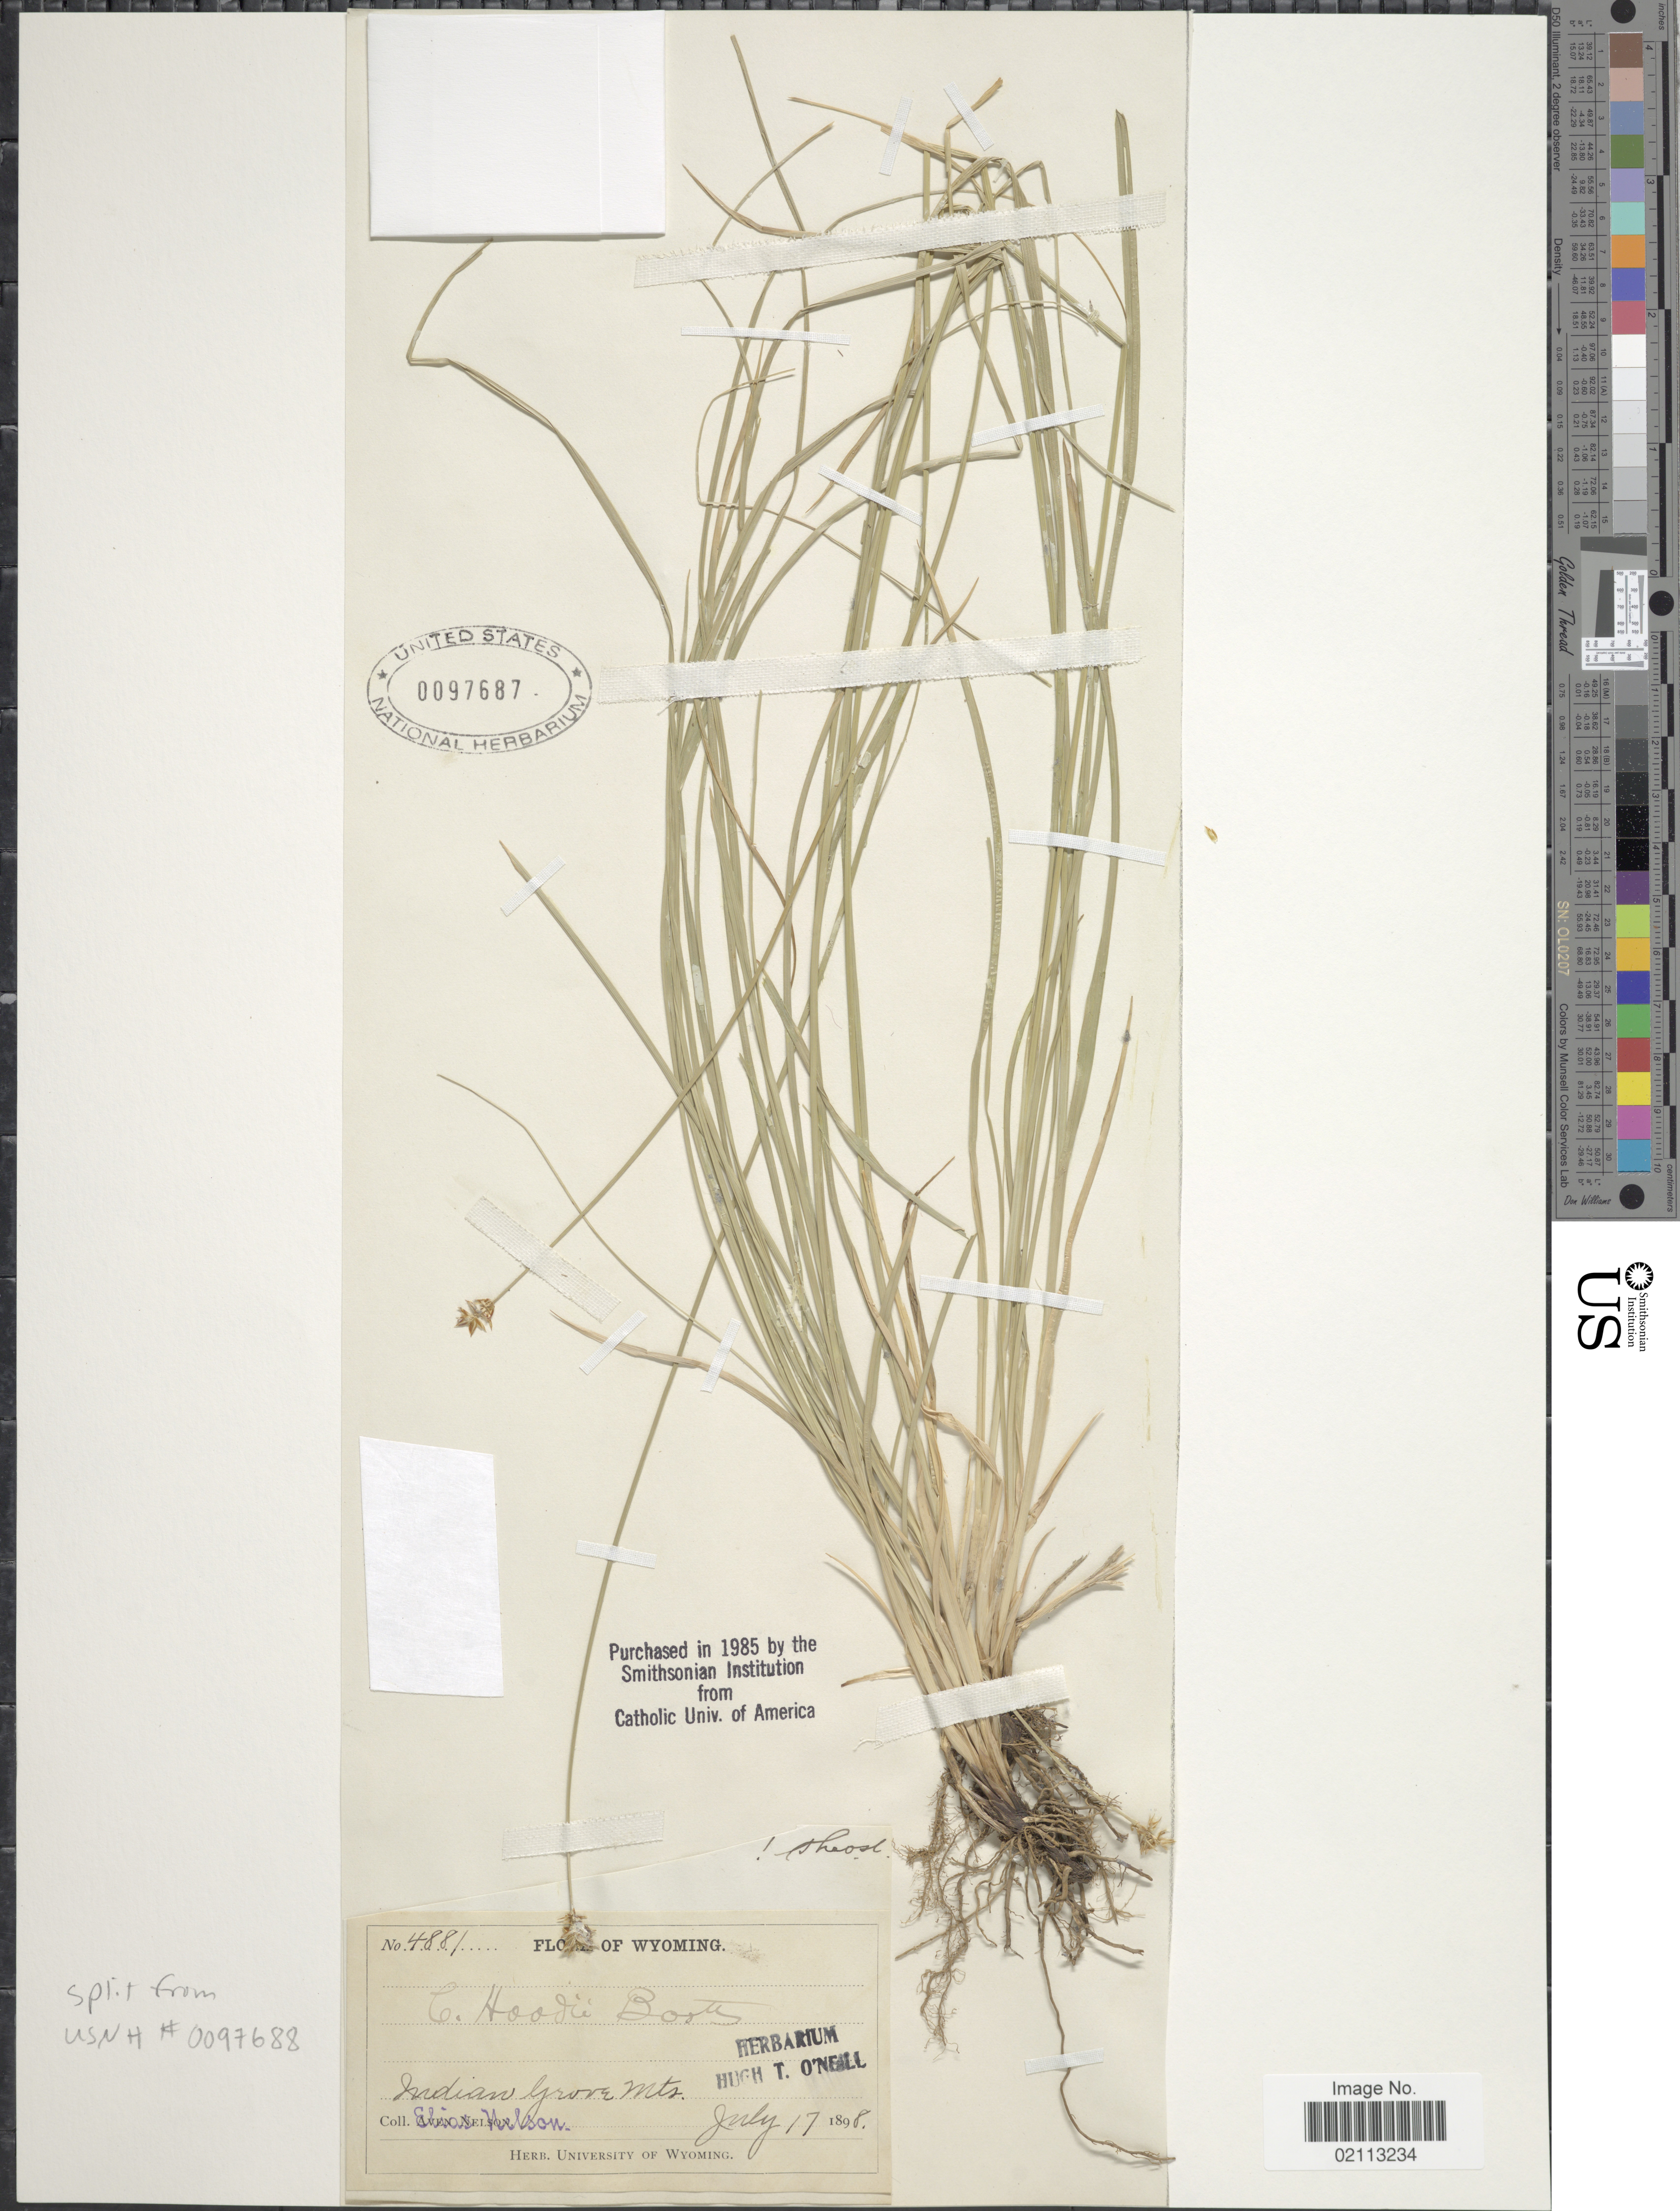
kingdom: Plantae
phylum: Tracheophyta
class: Liliopsida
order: Poales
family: Cyperaceae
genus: Carex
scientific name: Carex hoodii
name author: Boott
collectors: A. Nelson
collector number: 4881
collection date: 1898-07-17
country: United States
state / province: Wyoming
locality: Indian Grove Mts.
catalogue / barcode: US 97688